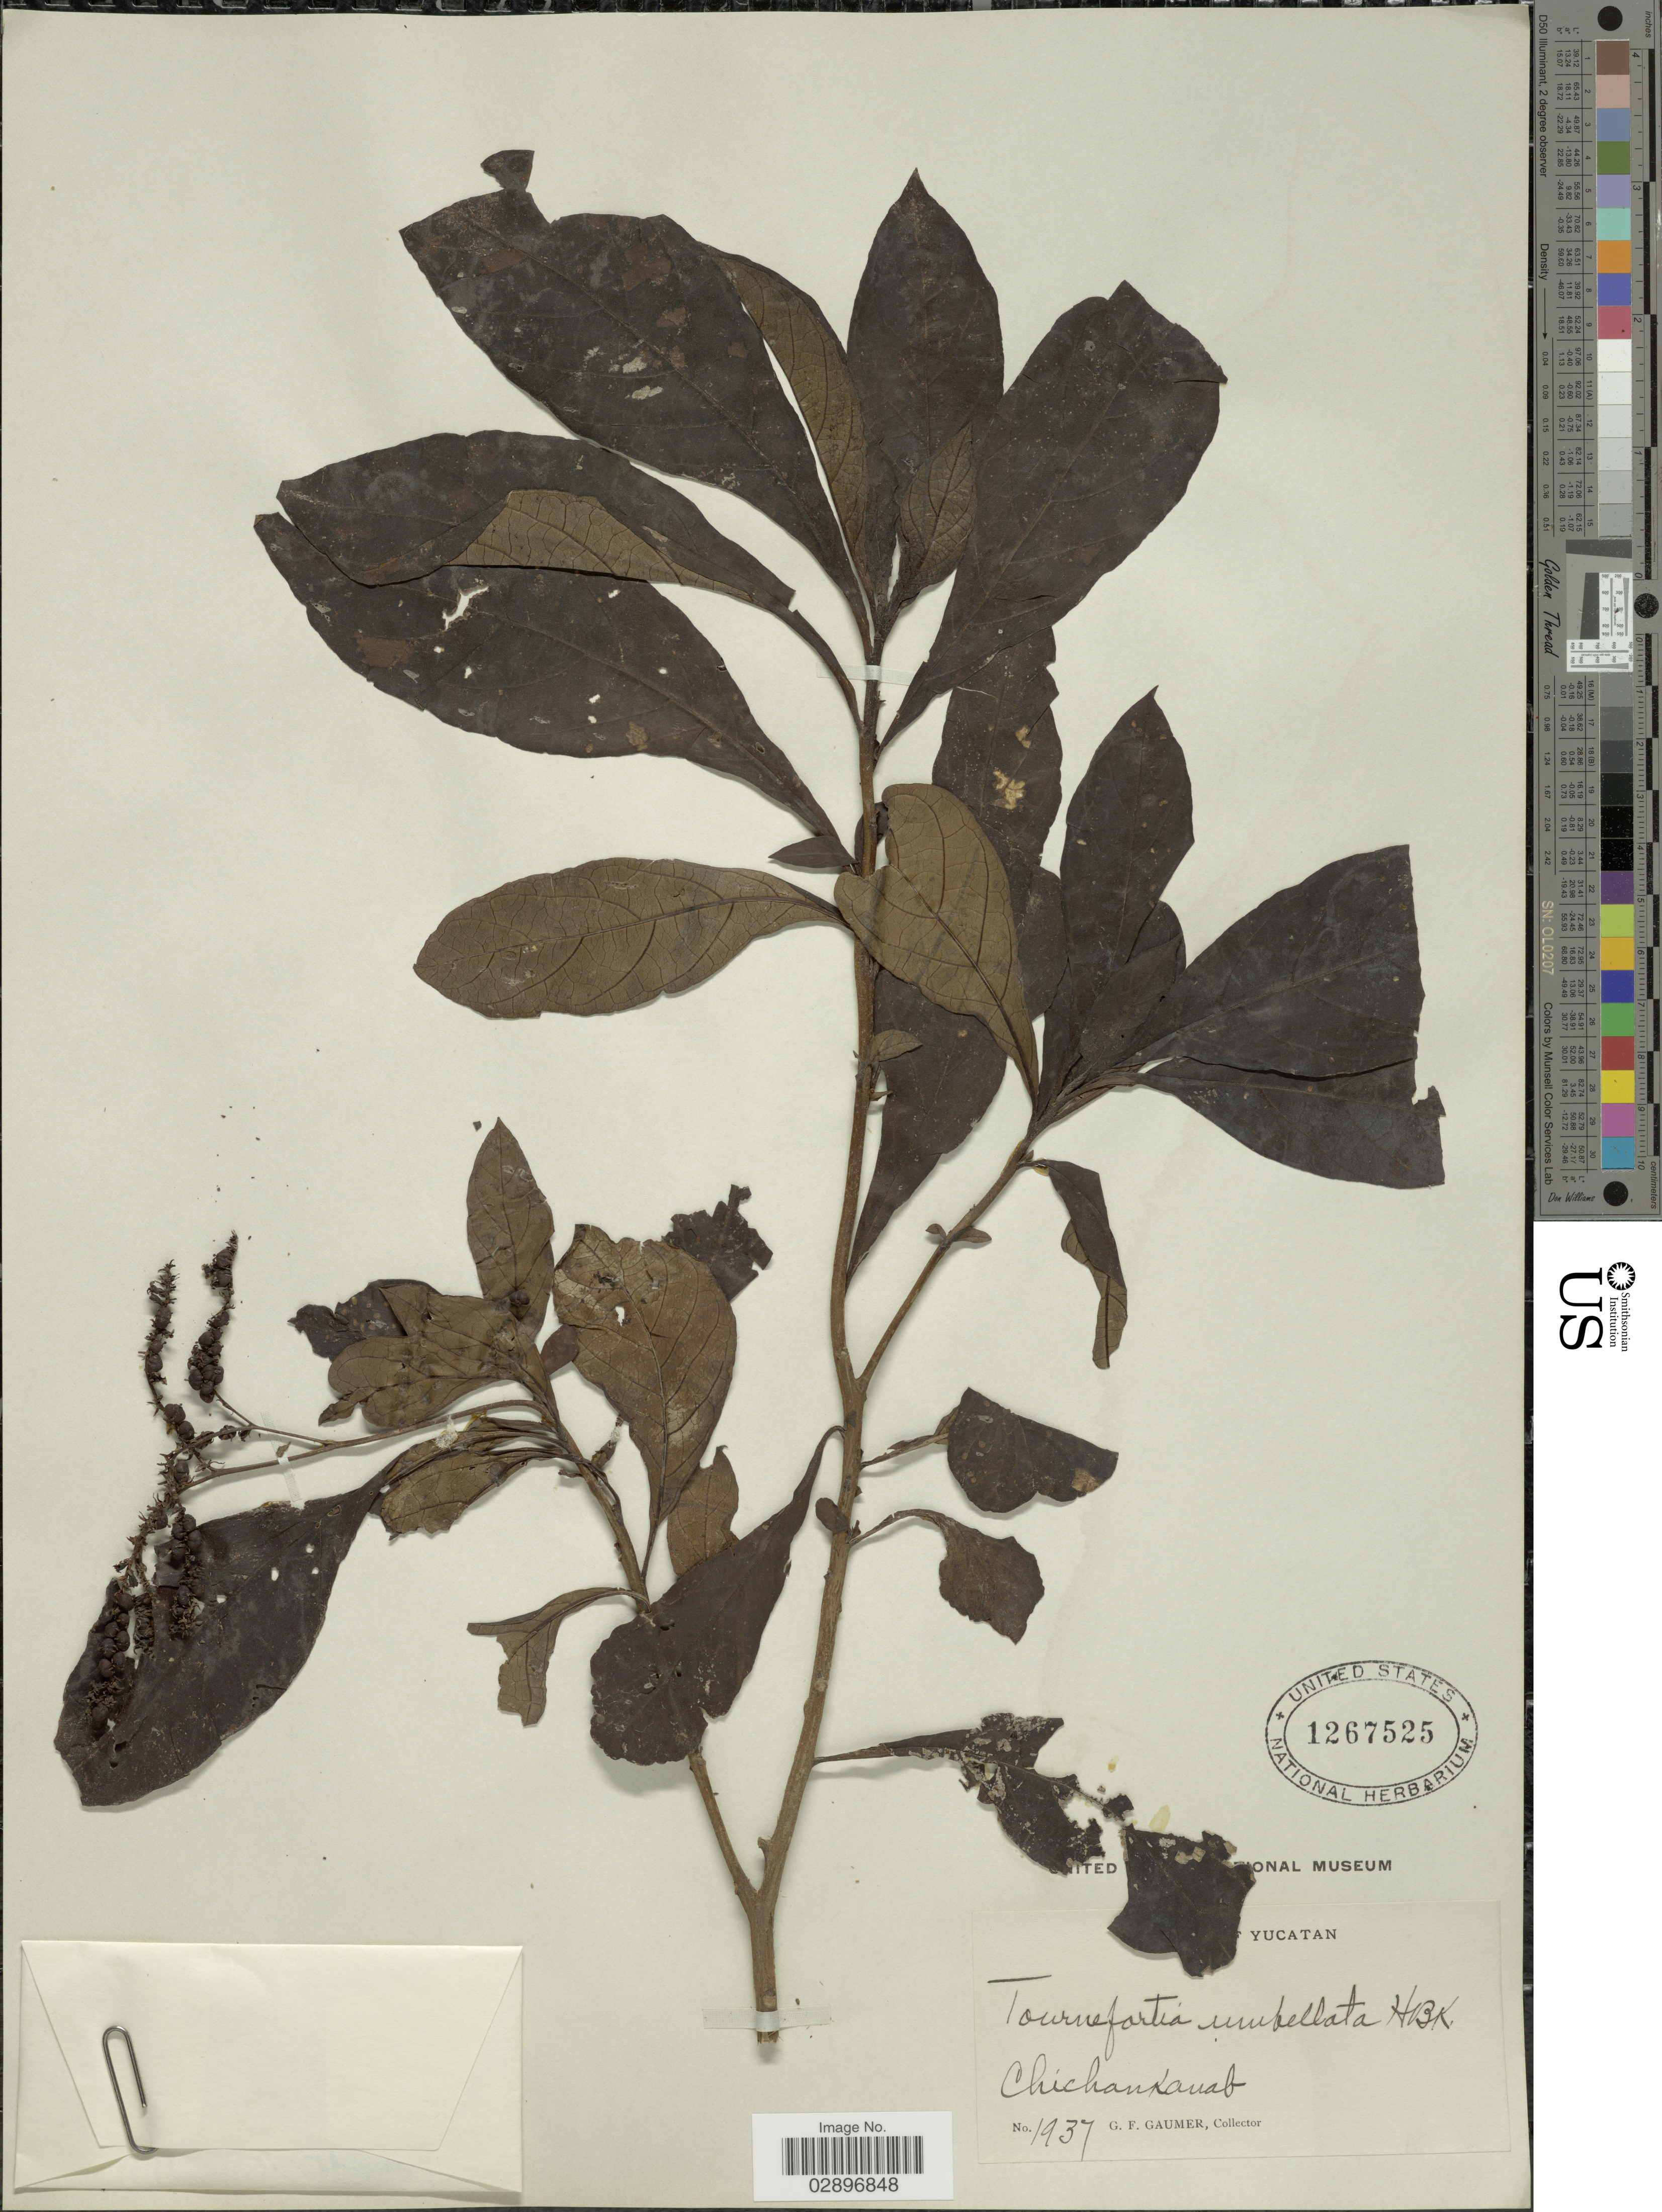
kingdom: Plantae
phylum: Tracheophyta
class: Magnoliopsida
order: Boraginales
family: Heliotropiaceae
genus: Tournefortia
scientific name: Tournefortia umbellata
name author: Kunth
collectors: G. F. Gaumer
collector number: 1937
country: Mexico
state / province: Yucatán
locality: Chichankanab.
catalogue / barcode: US 1267525